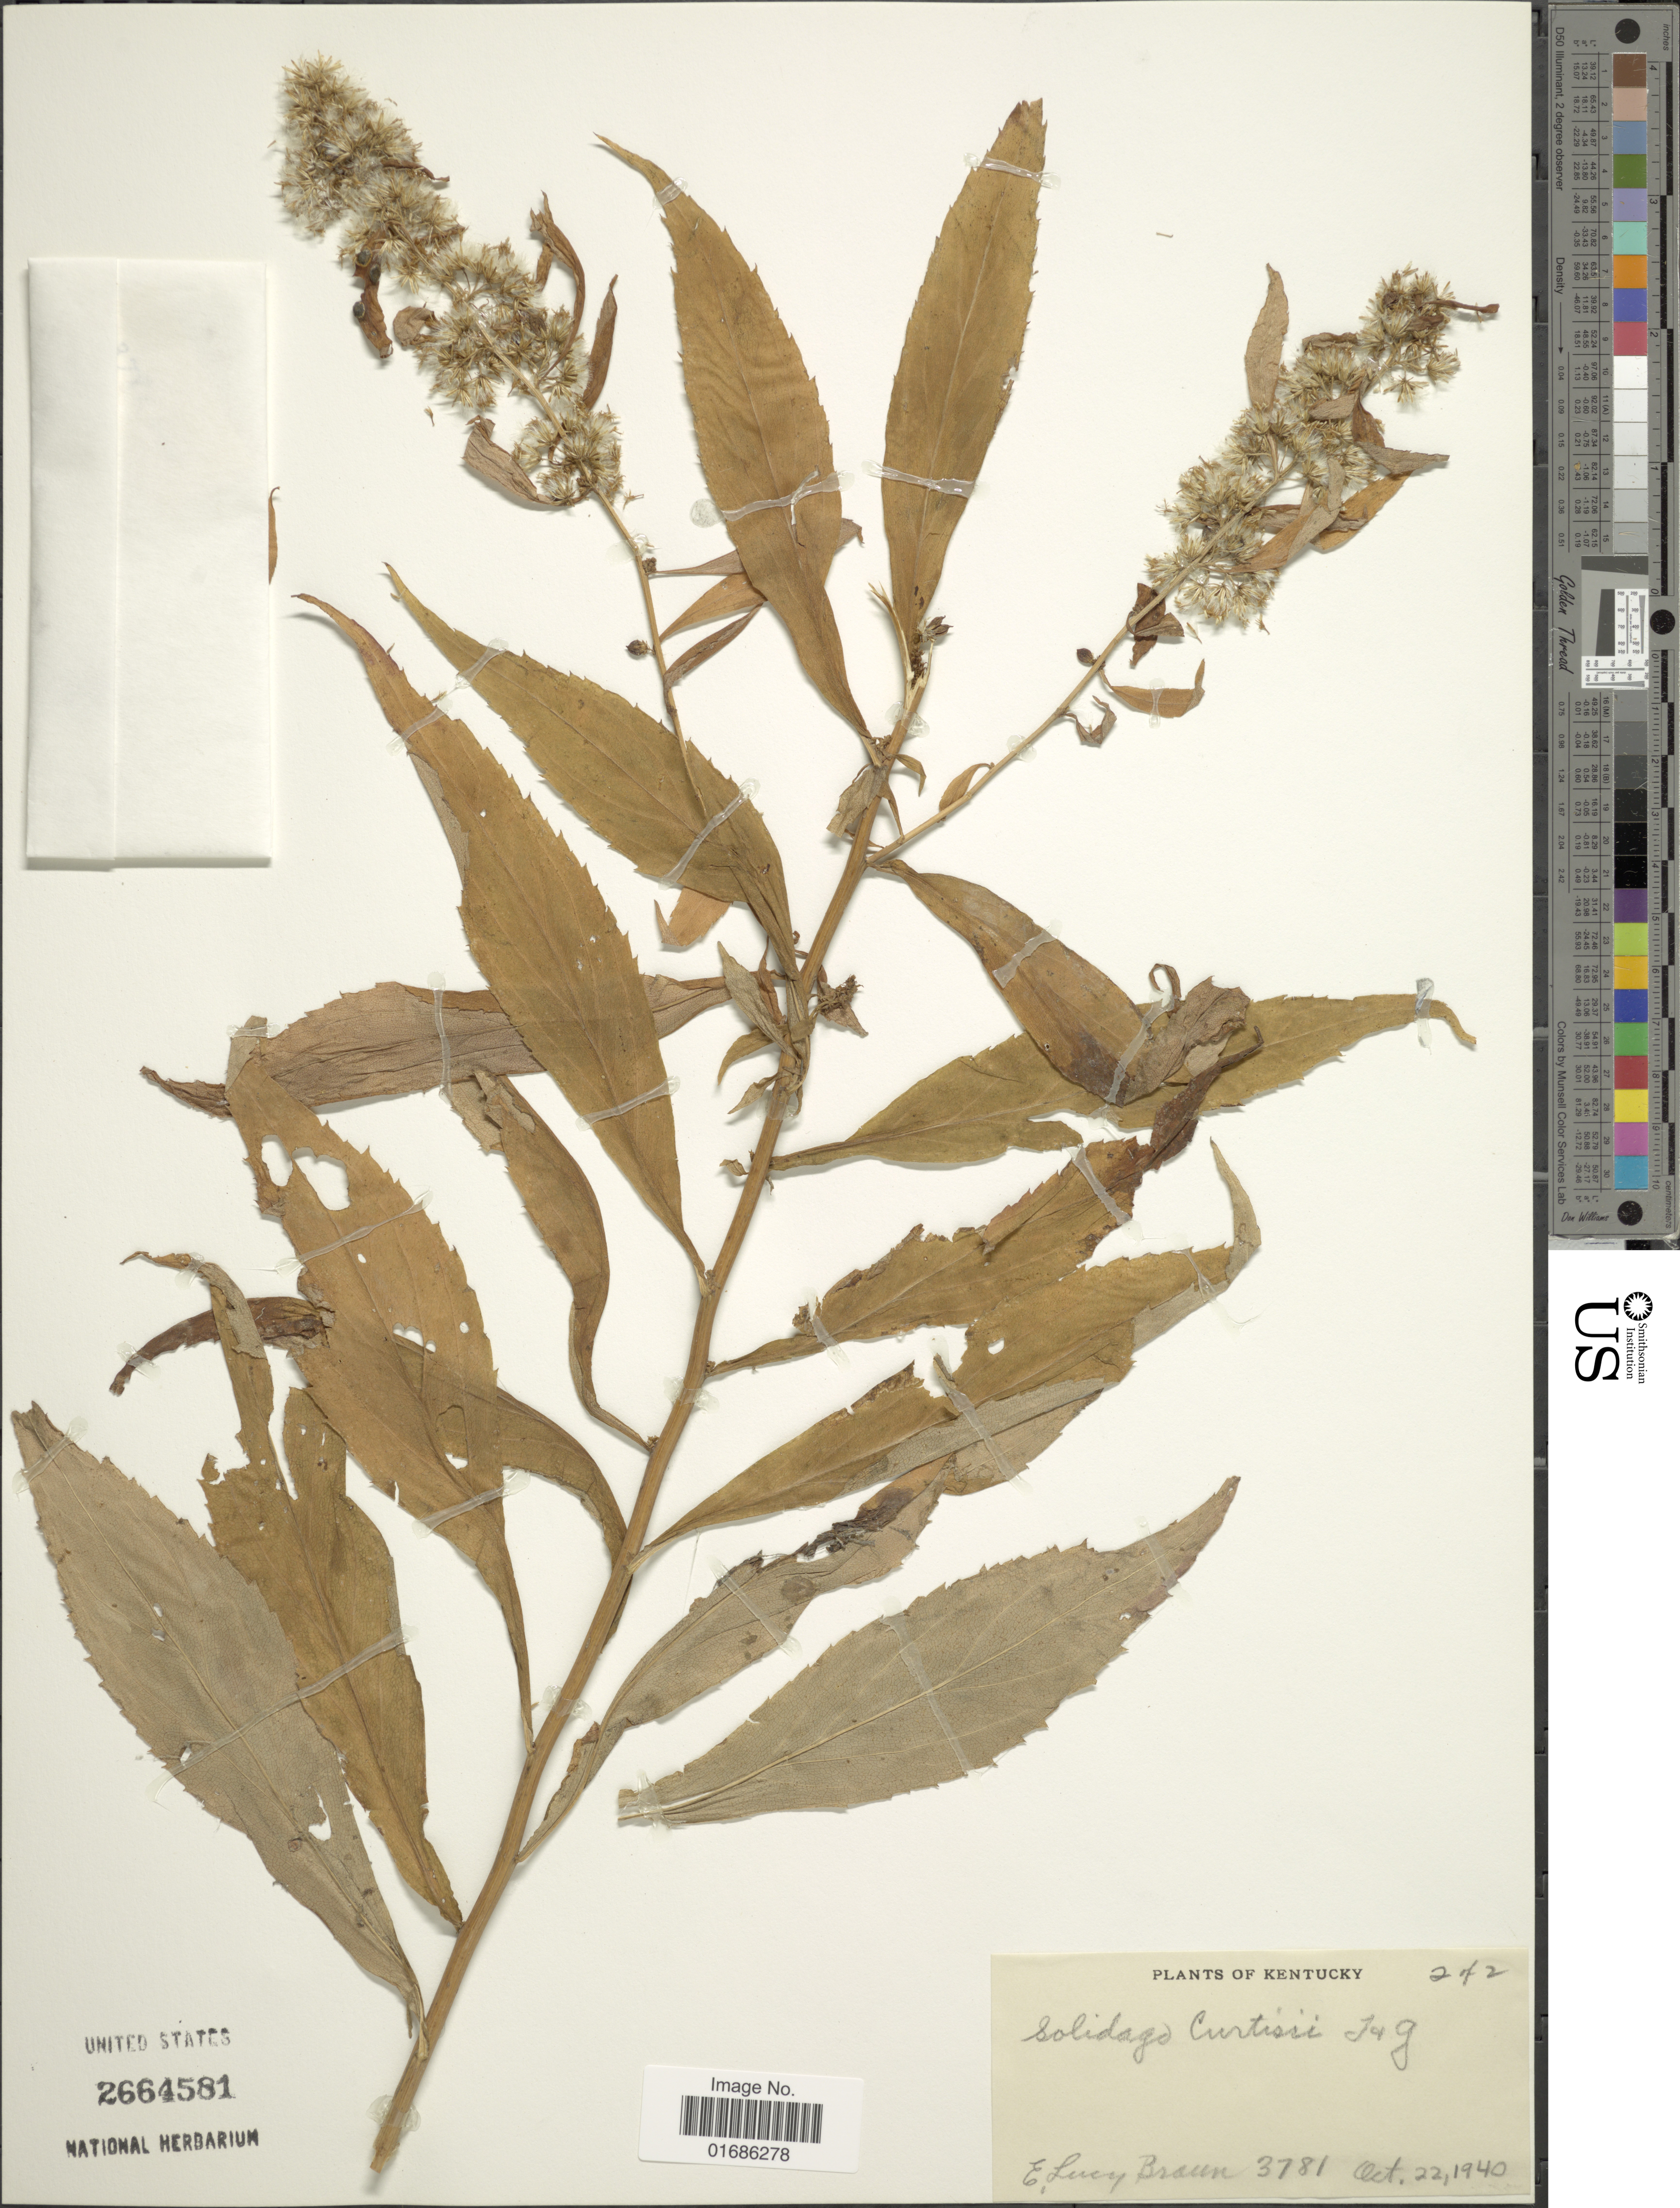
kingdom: Plantae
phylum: Tracheophyta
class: Magnoliopsida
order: Asterales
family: Asteraceae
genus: Solidago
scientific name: Solidago curtisii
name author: Torr. & A. Gray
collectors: E. L. Braun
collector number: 3781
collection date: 1940-10-22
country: United States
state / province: Kentucky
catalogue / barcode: US 2664581